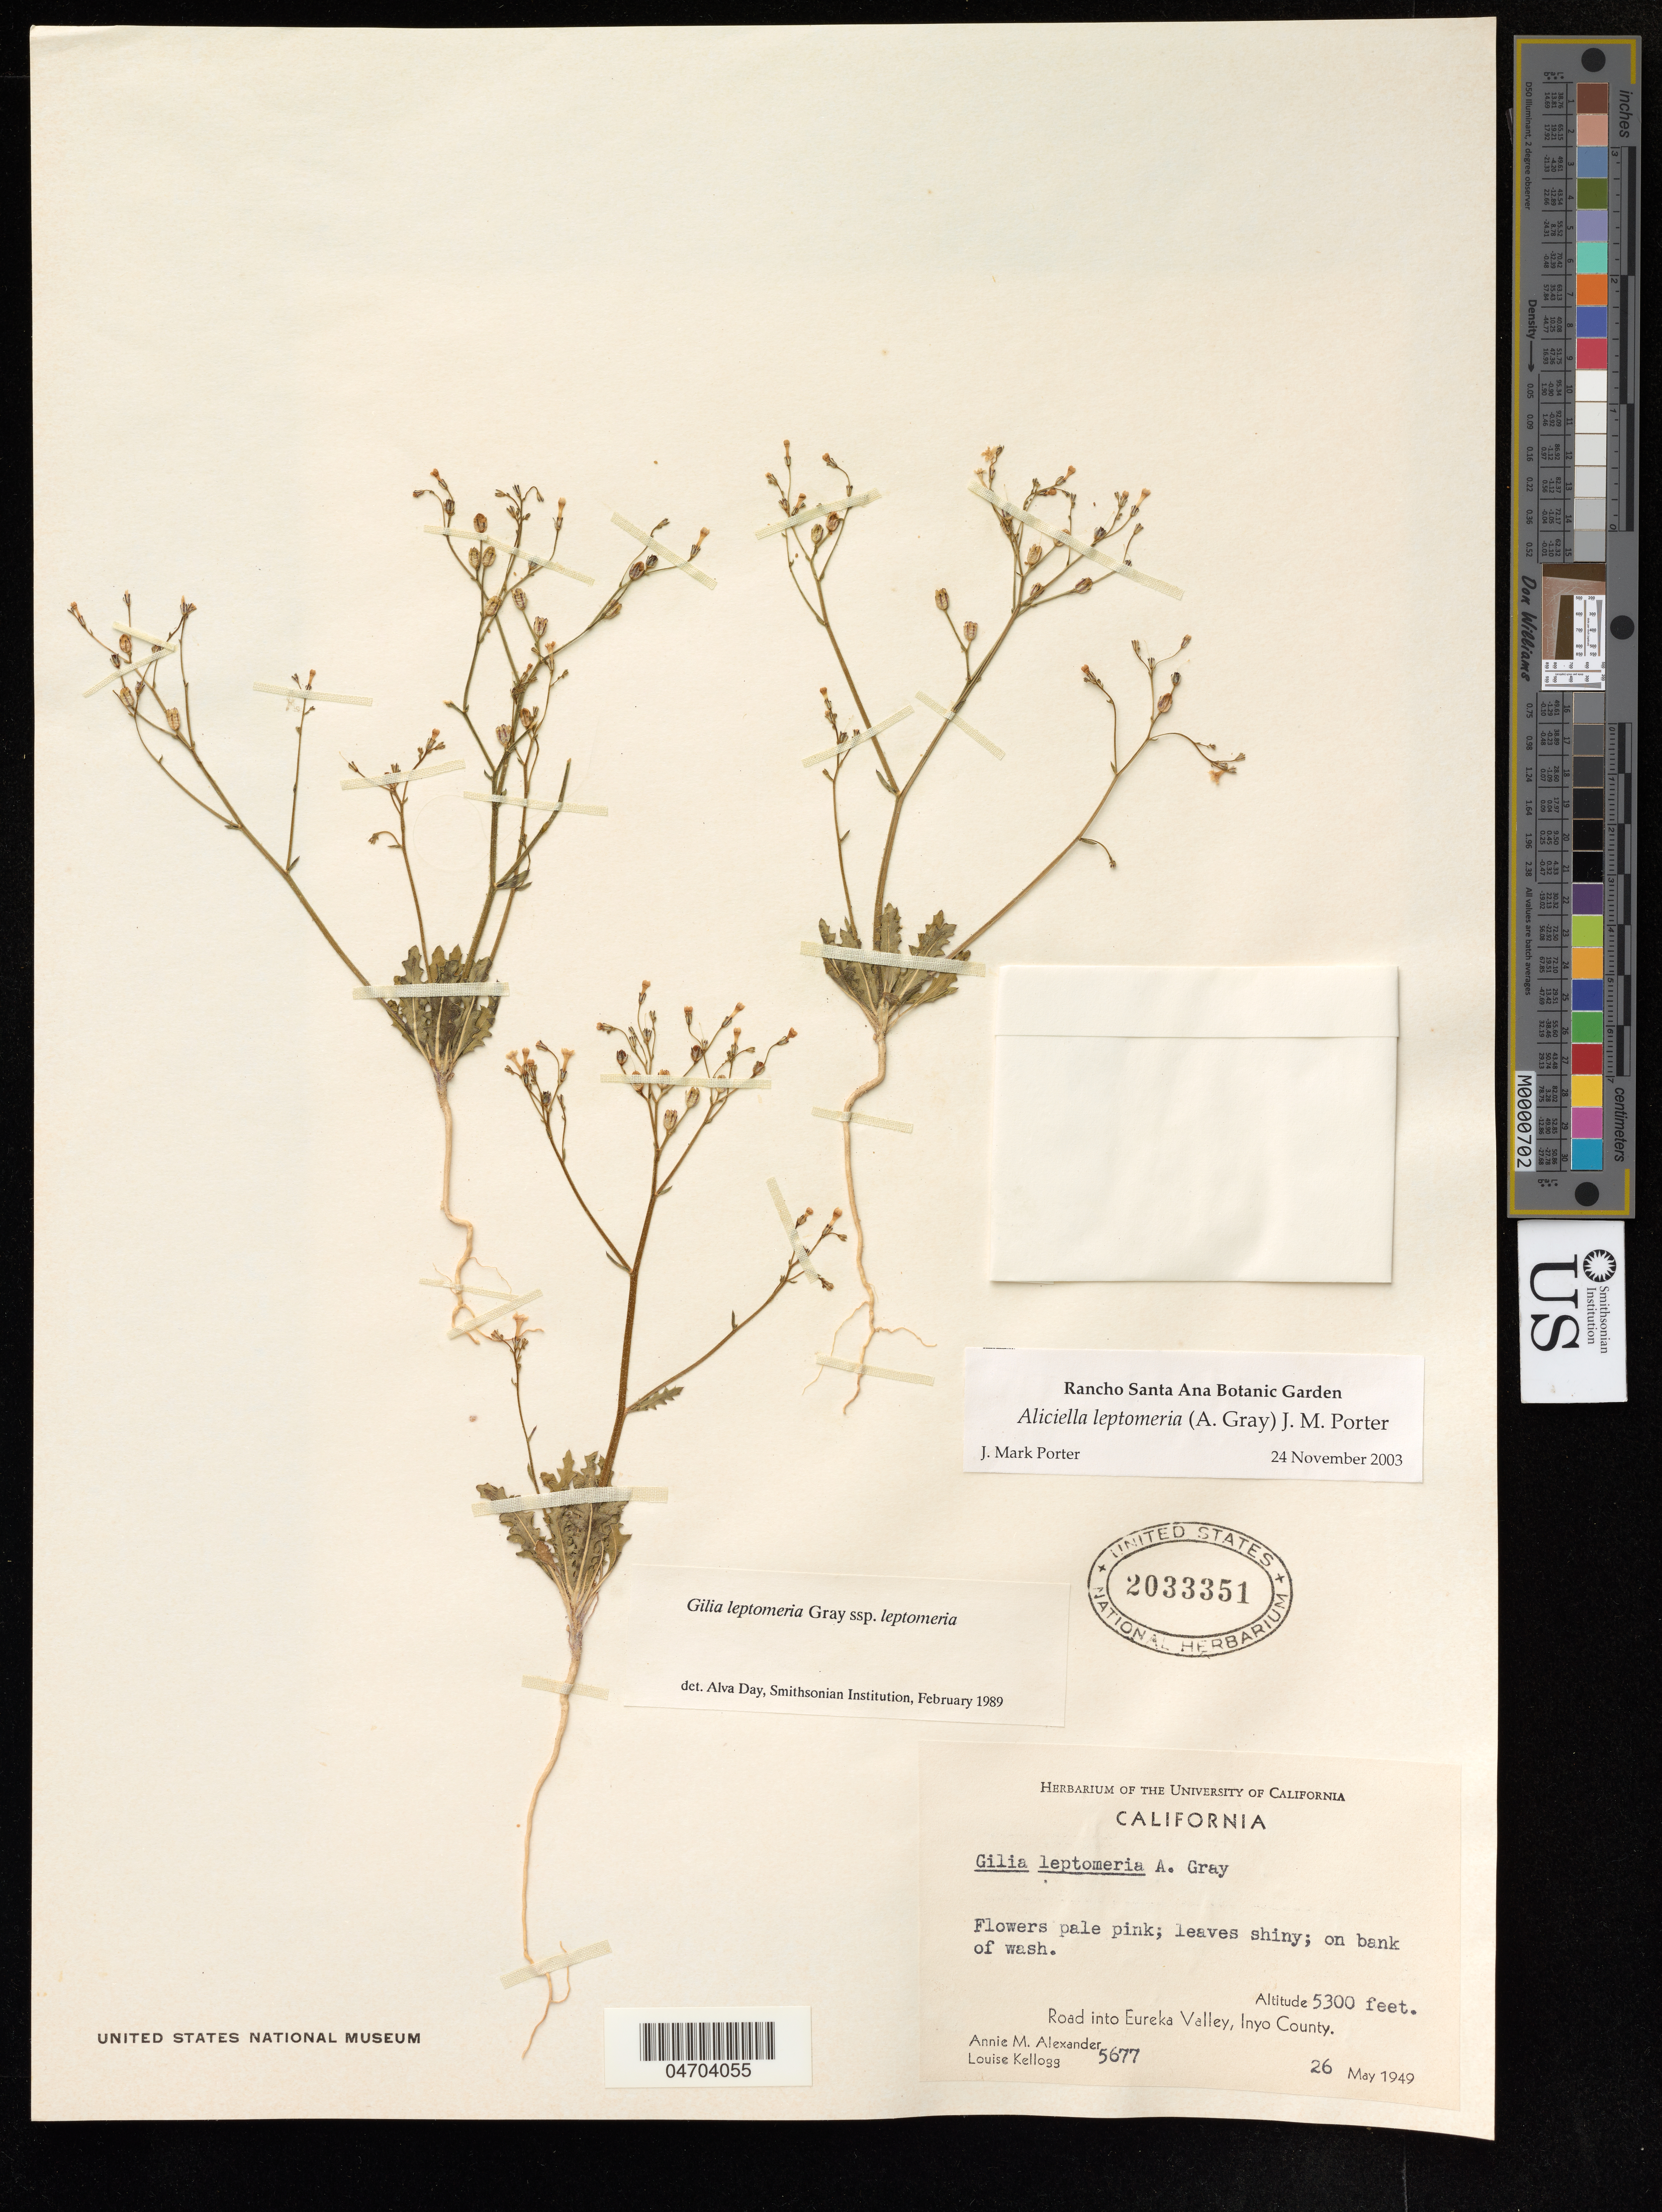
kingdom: Plantae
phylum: Tracheophyta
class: Magnoliopsida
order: Ericales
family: Polemoniaceae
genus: Aliciella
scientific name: Aliciella leptomeria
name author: (A. Gray) J.M. Porter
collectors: A. M. Alexander & L. Kellogg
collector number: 5677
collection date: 1949-05-26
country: United States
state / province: California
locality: Road into Eureka Valley, Inyo County.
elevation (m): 1615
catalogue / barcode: US 2033351